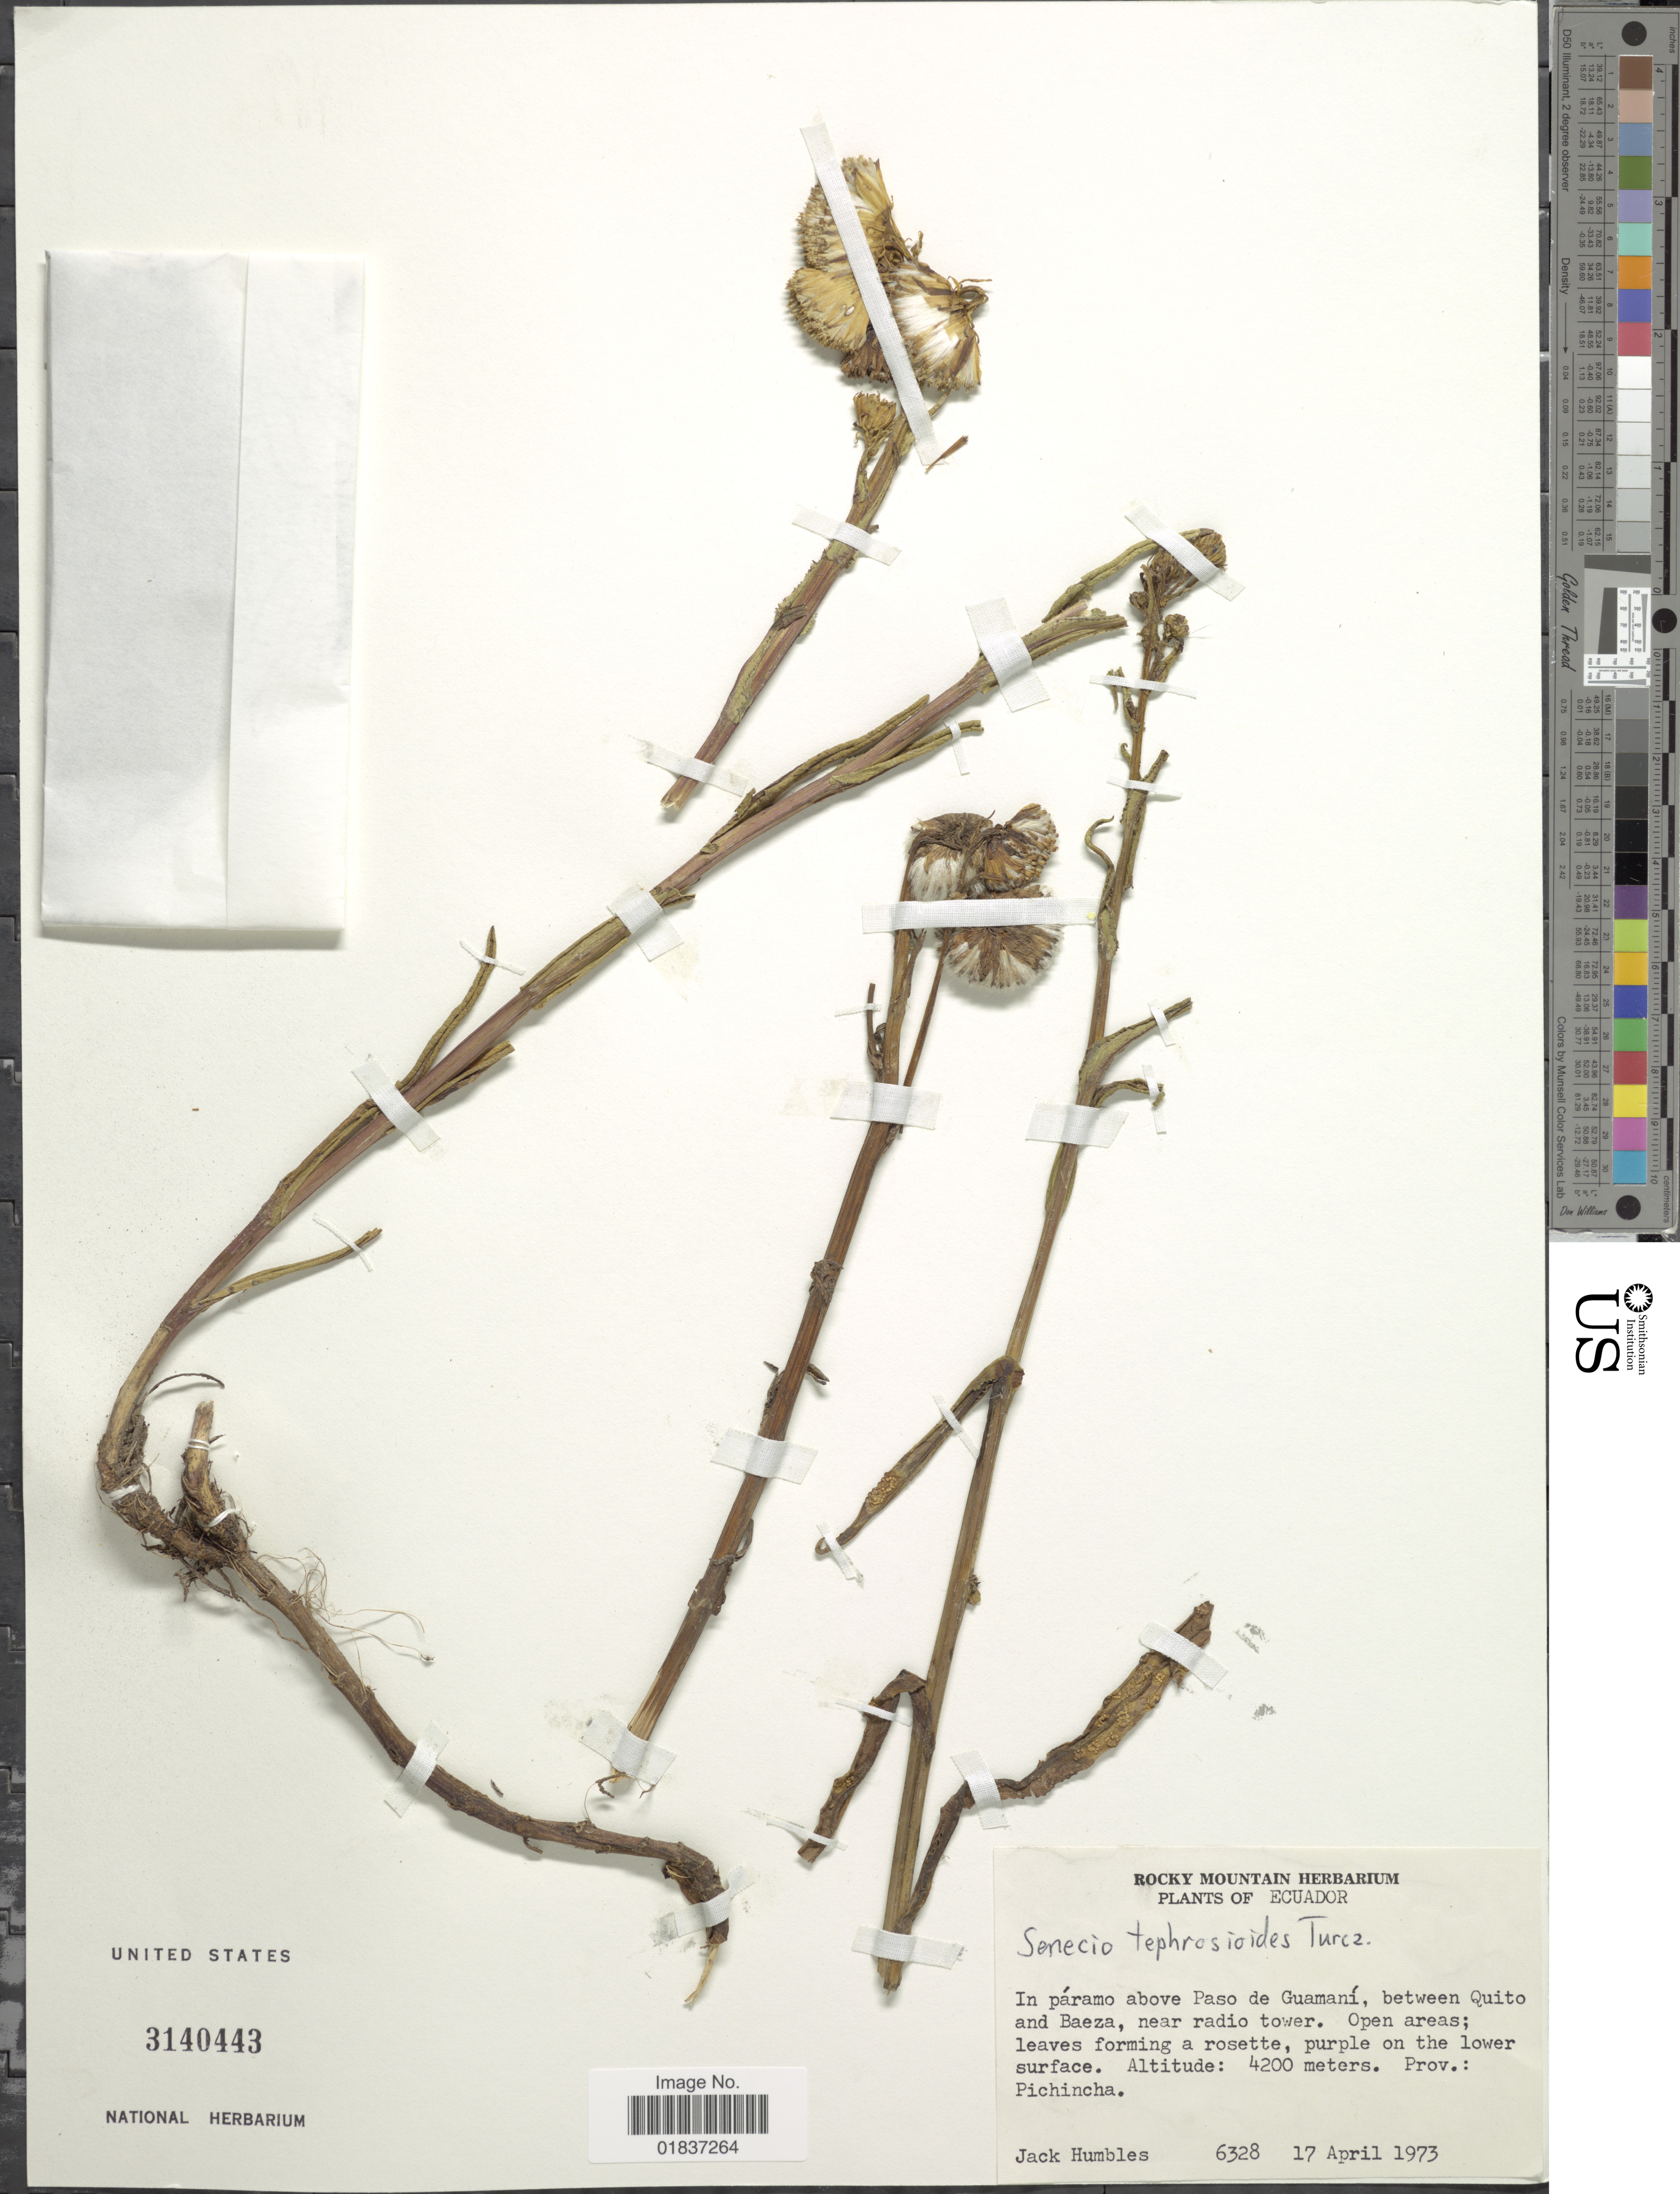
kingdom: Plantae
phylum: Tracheophyta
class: Magnoliopsida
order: Asterales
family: Asteraceae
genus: Senecio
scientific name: Senecio tephrosioides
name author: Turcz.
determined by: Salomon, Luciana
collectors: J. Humbles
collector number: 6328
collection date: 1973-04-17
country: Ecuador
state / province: Pichincha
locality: In paramo above Paso de Guamani, between Quito and Baeza, near radio tower. Prov.: Pichincha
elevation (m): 4200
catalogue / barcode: US 3140443